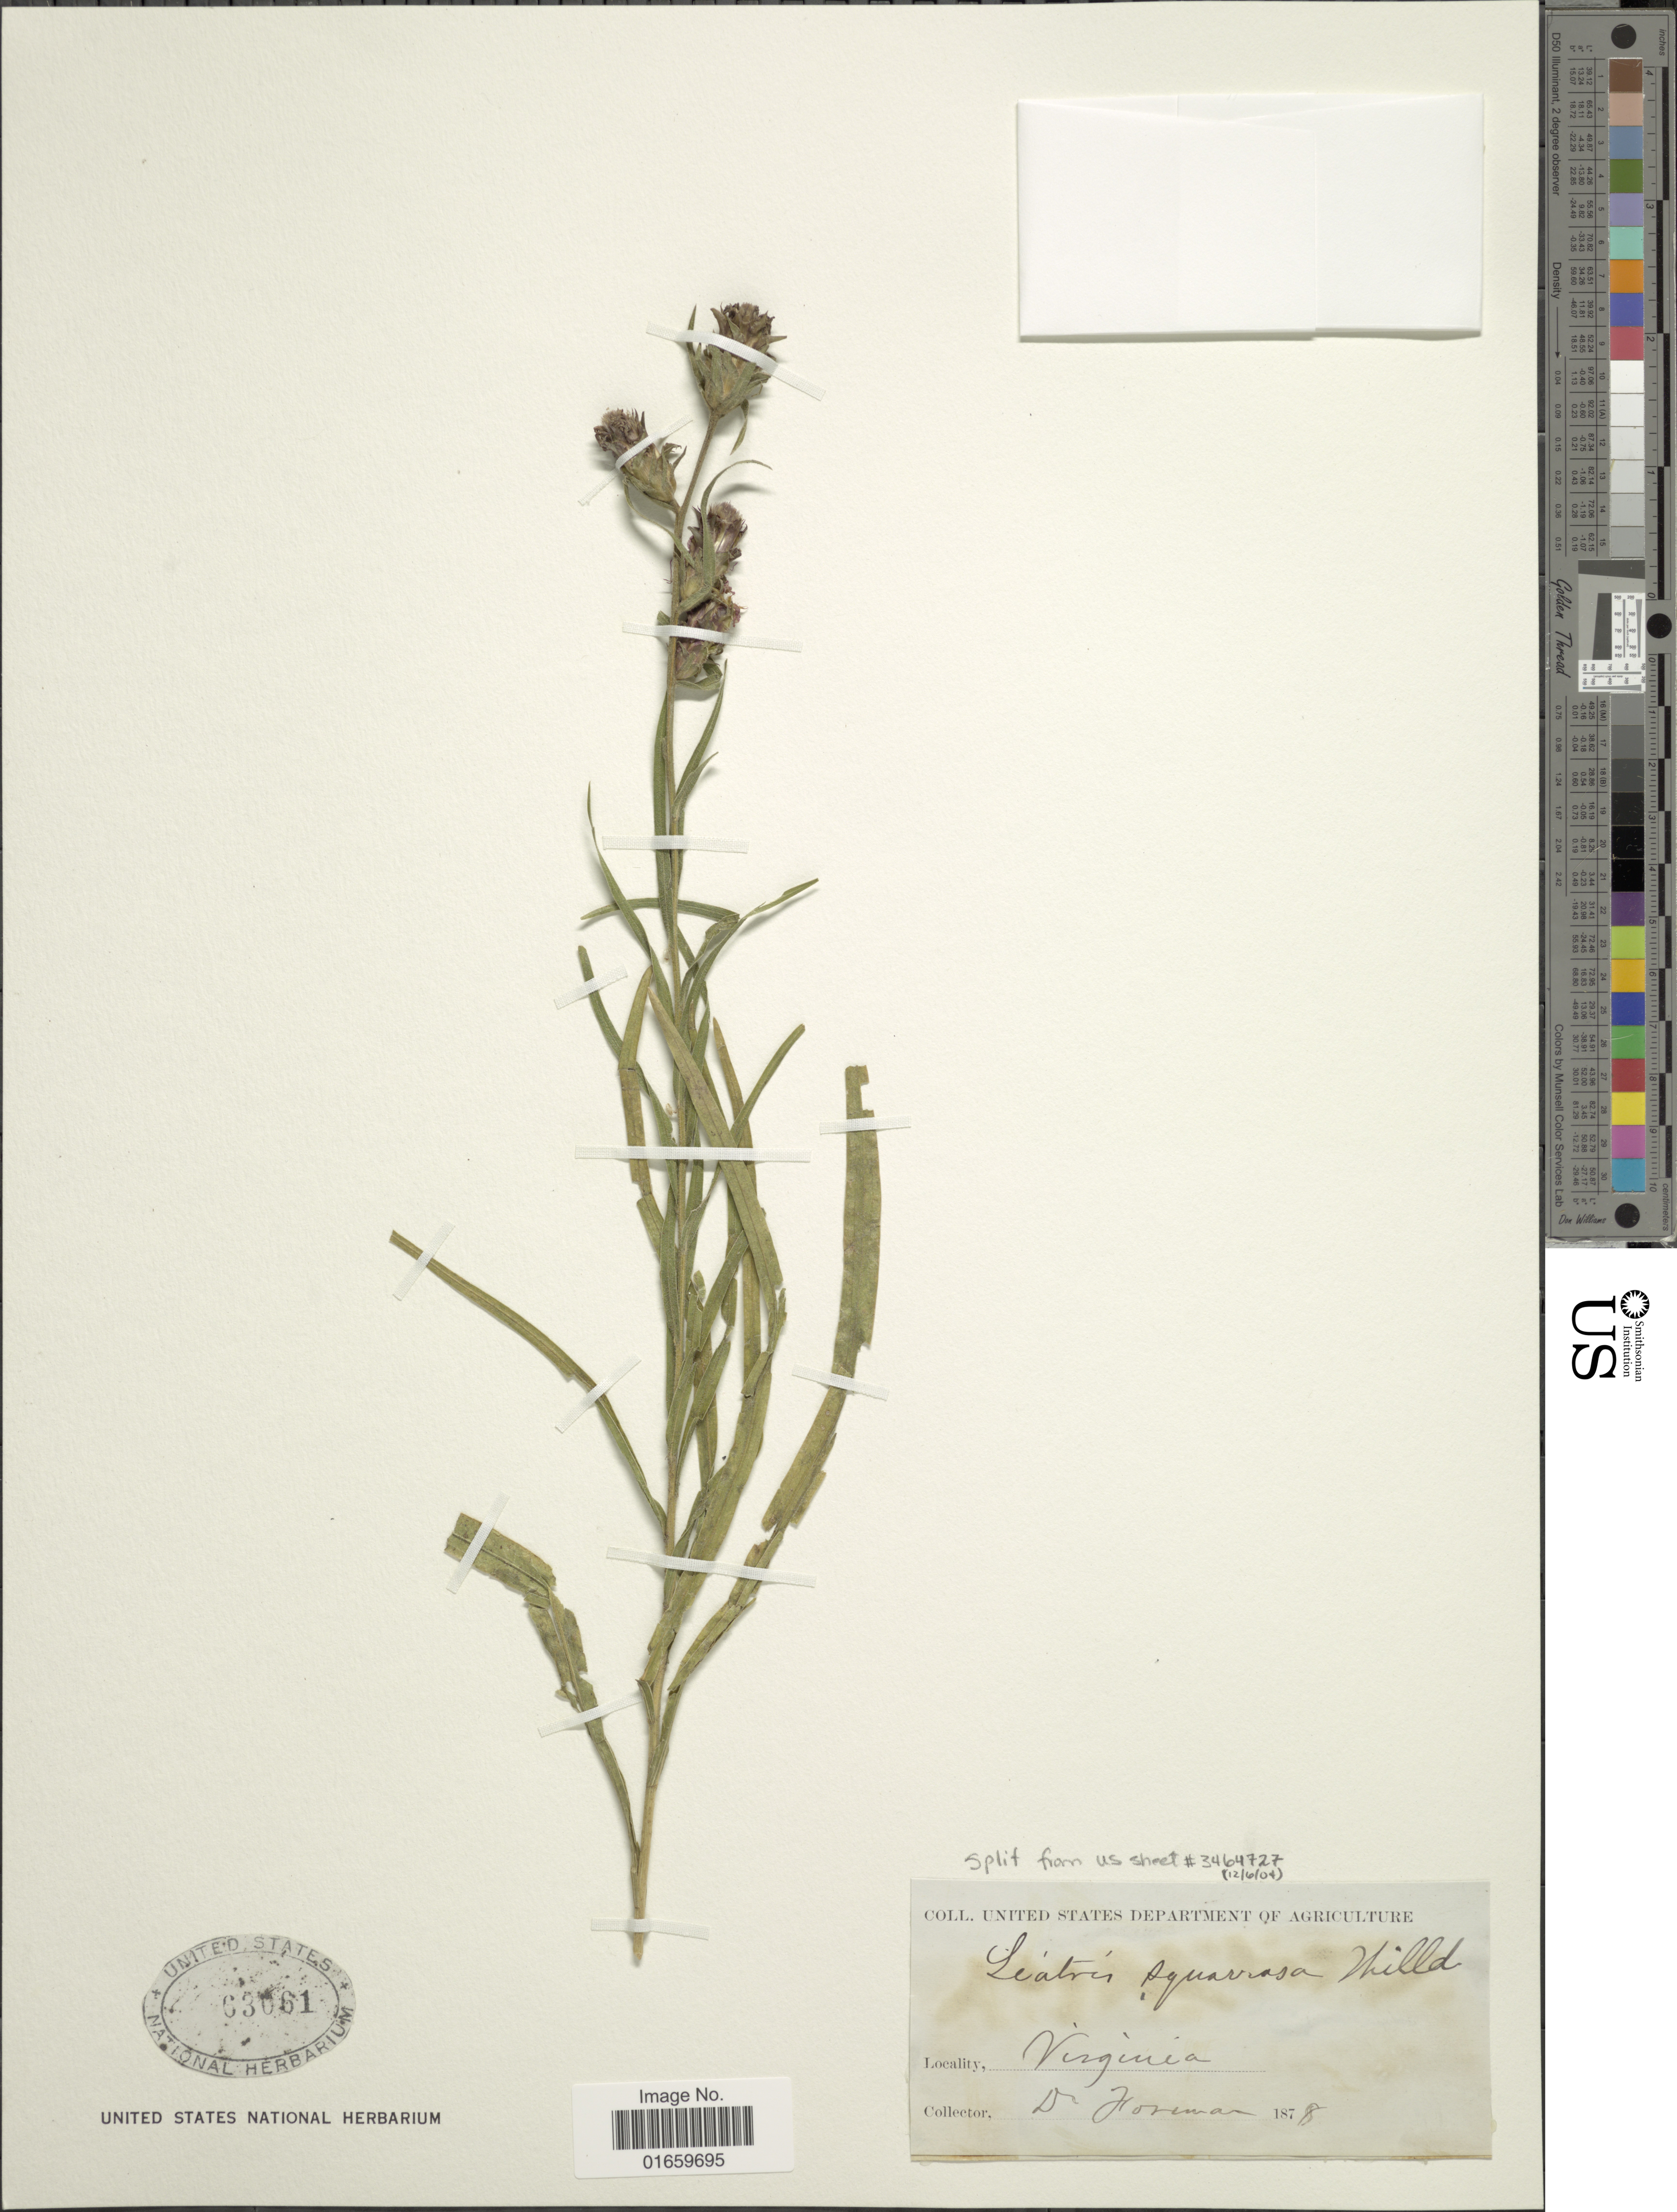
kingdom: Plantae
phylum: Tracheophyta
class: Magnoliopsida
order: Asterales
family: Asteraceae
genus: Liatris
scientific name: Liatris squarrosa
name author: (L.) Michx.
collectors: -. Horeman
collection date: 1878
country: United States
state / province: Virginia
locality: Virginia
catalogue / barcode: US 63061